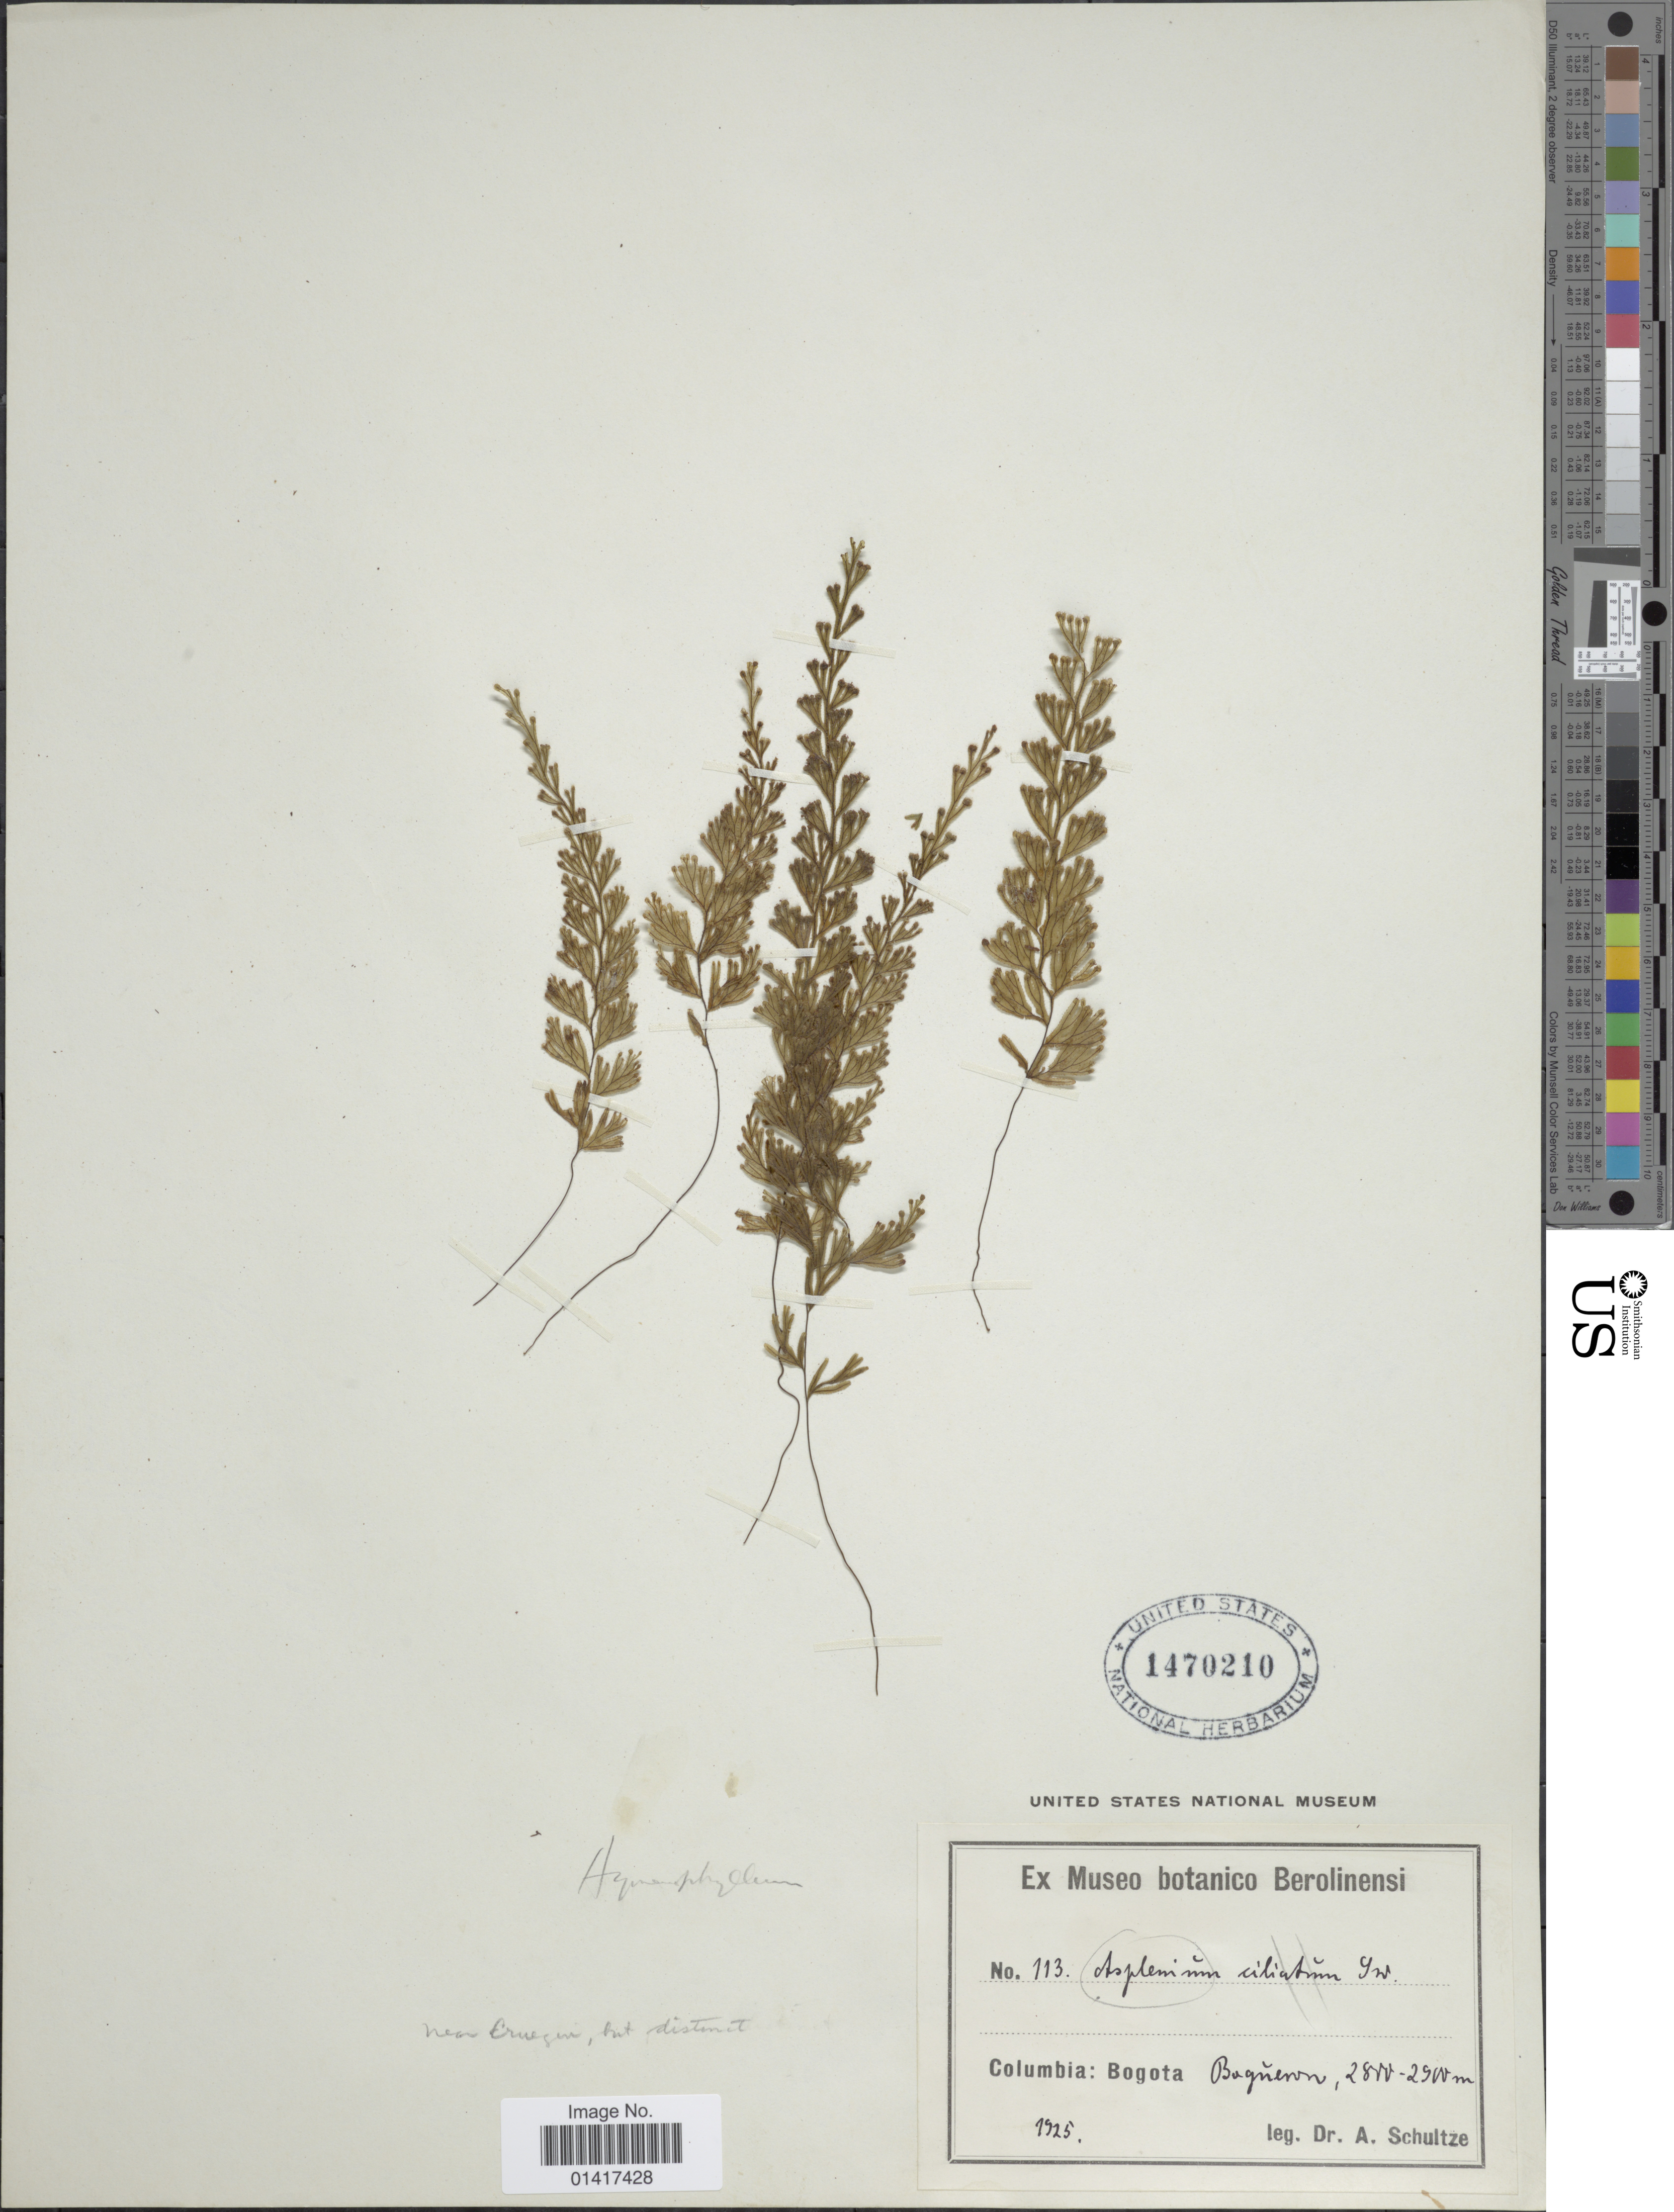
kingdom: Plantae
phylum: Tracheophyta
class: Polypodiopsida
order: Hymenophyllales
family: Hymenophyllaceae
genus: Hymenophyllum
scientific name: Hymenophyllum sp.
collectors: A. Schultze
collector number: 113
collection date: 1925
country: Colombia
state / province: Bogota D.C.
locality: Bagneuva, near Cruequi, but distinct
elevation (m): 2800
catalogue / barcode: US 1470210